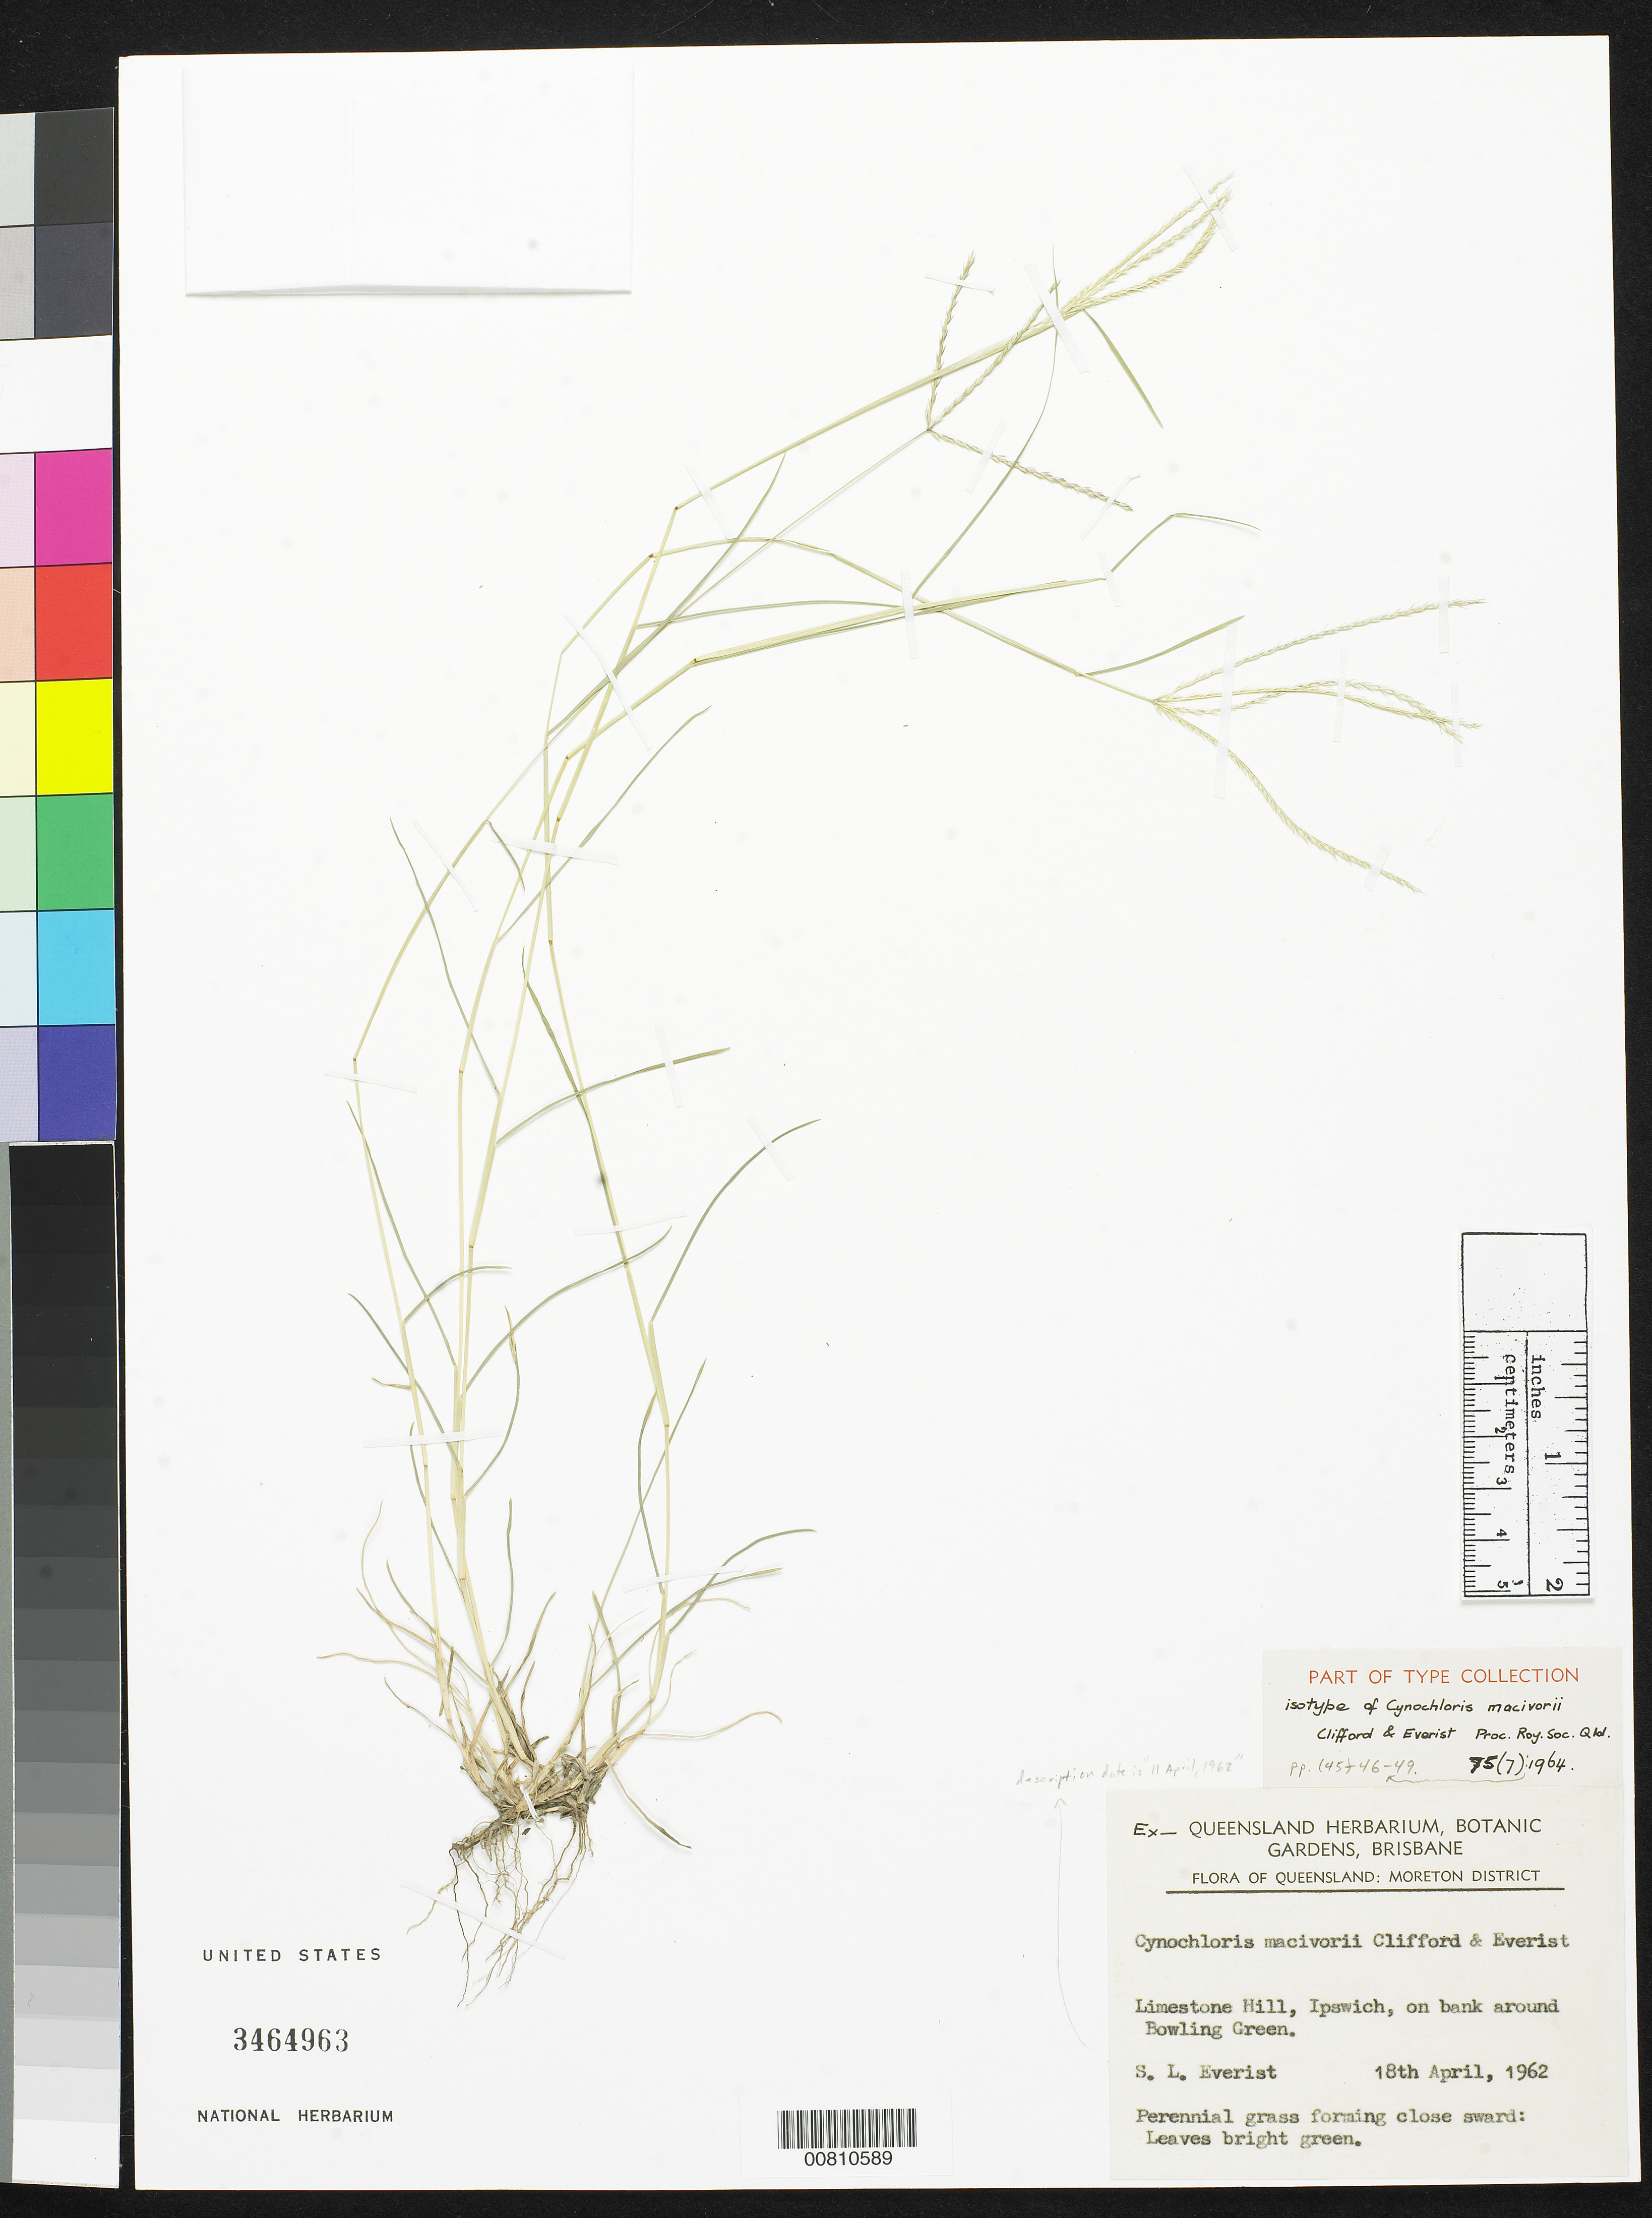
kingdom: Plantae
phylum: Tracheophyta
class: Liliopsida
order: Poales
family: Poaceae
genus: Cynochloris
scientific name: x Cynochloris macivorii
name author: Clifford & Everist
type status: Possible Isotype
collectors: S. Everist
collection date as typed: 18 Apr 1962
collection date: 1962-04-18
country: Australia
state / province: Queensland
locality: Limestone Hill, Ipswich, on bank around Bowling Green.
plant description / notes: Holotype at BRI.; Protologue cites collection date as "11 April 1962" (and explicitly cites isotype at US) but collection date on this sheet is "18th April, 1962".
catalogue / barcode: US 3464963